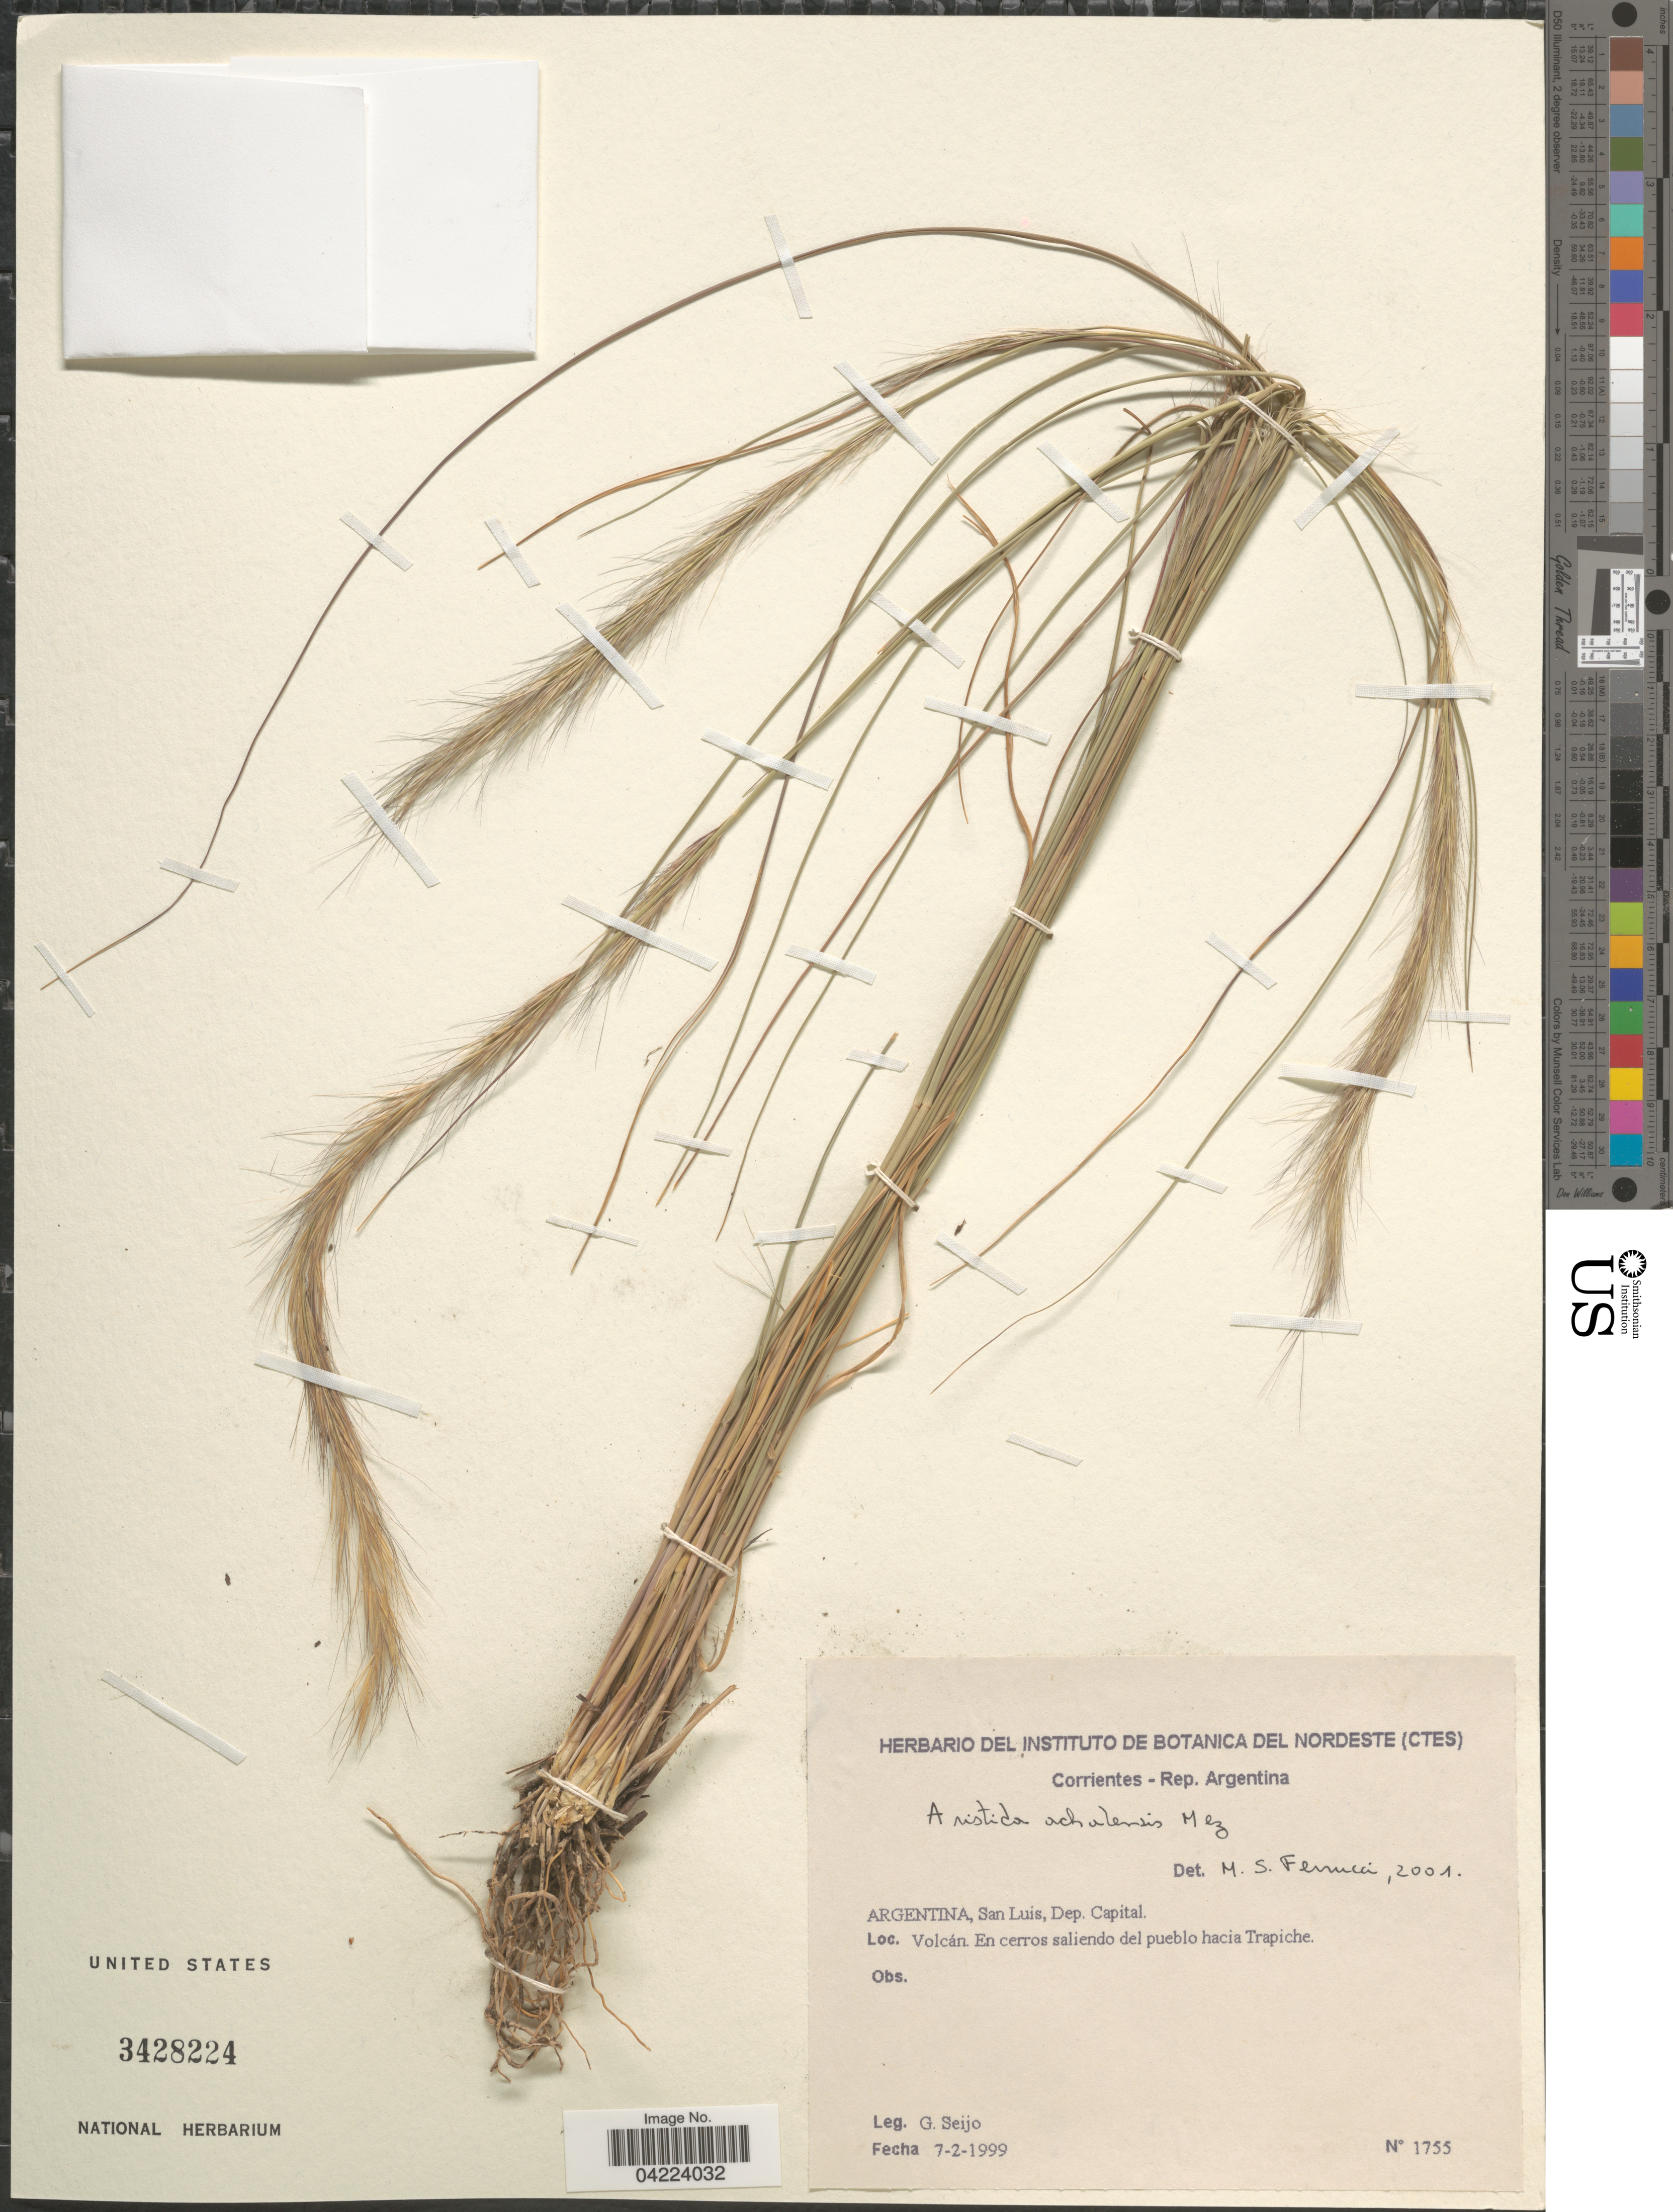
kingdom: Plantae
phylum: Tracheophyta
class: Liliopsida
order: Poales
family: Poaceae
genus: Aristida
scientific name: Aristida achalensis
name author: Mez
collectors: G. Seijo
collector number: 1755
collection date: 1999-02-07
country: Argentina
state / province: Corrientes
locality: San Luis, Dep. Capital. Volcán. En cerros saliendo del pueblo hacia Trapiche.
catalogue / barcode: US 3428224